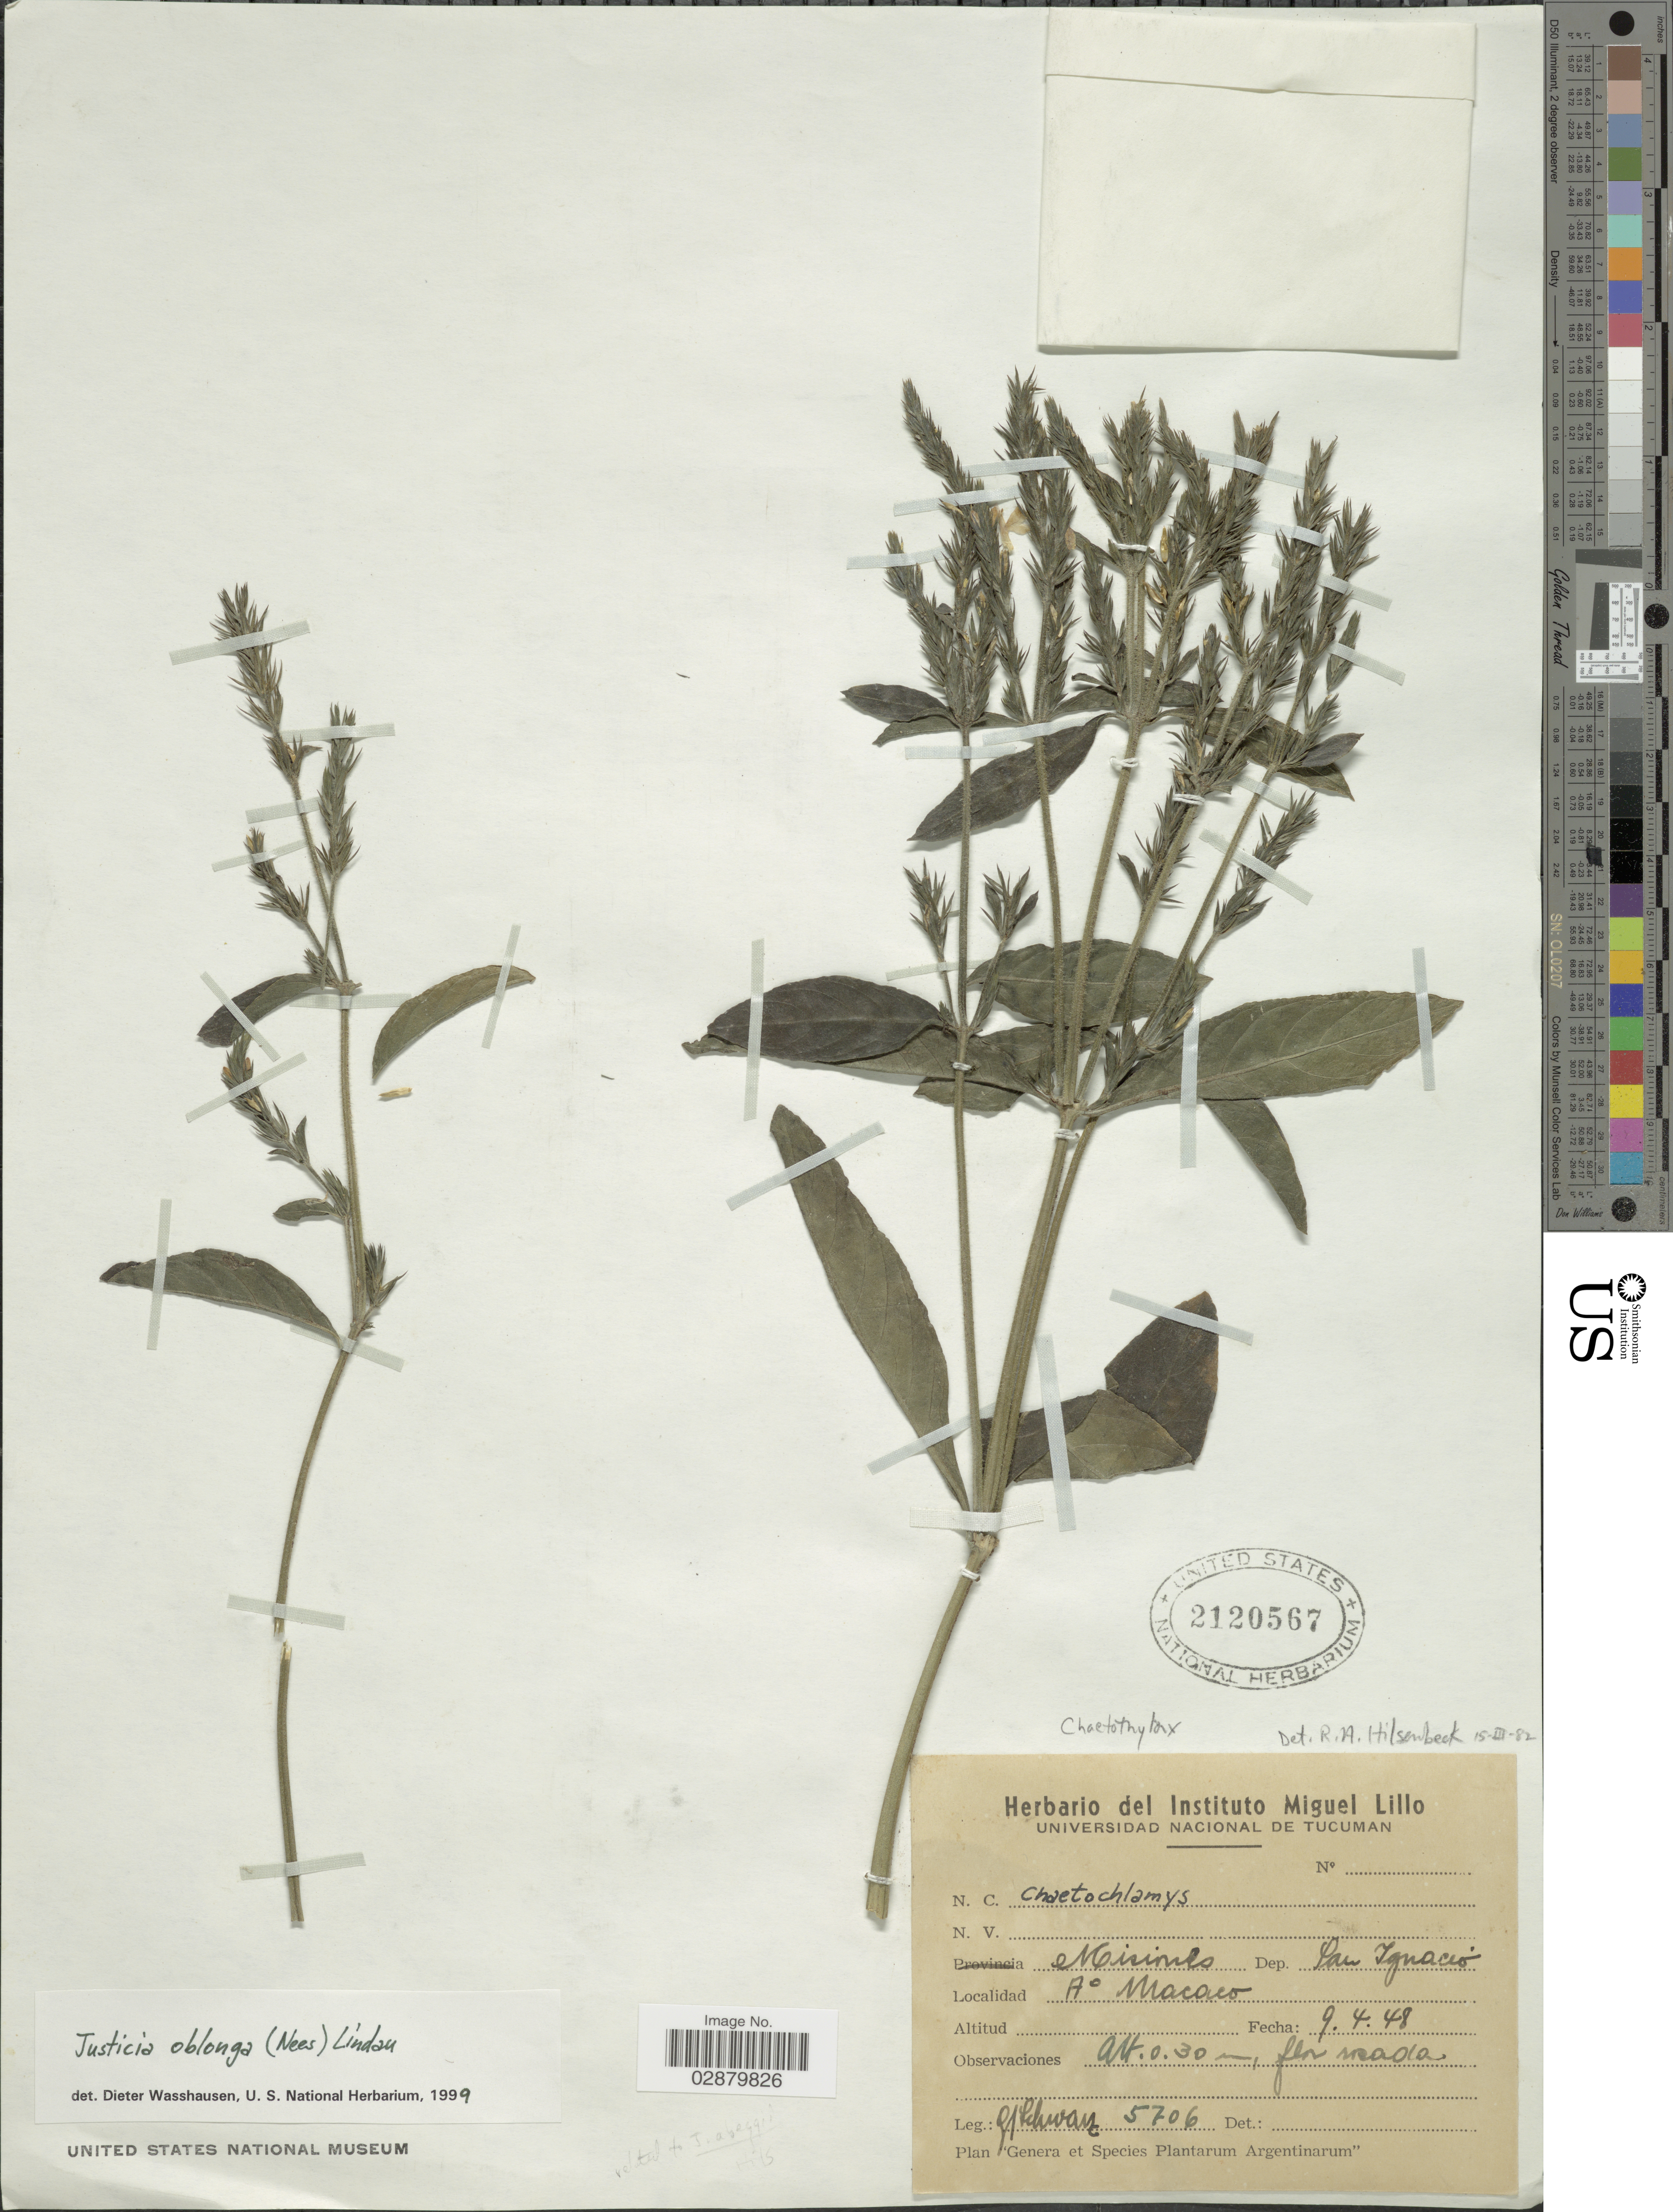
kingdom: Plantae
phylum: Tracheophyta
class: Magnoliopsida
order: Lamiales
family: Acanthaceae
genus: Justicia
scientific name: Justicia oblonga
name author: (Nees) Lindau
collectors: G. J. Schwarz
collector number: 5706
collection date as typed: Transcribed d/m/y: 9/4/48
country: Argentina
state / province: Misiones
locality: Dep. San Ignacio. Ao Macaco.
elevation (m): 0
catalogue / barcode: US 2120567